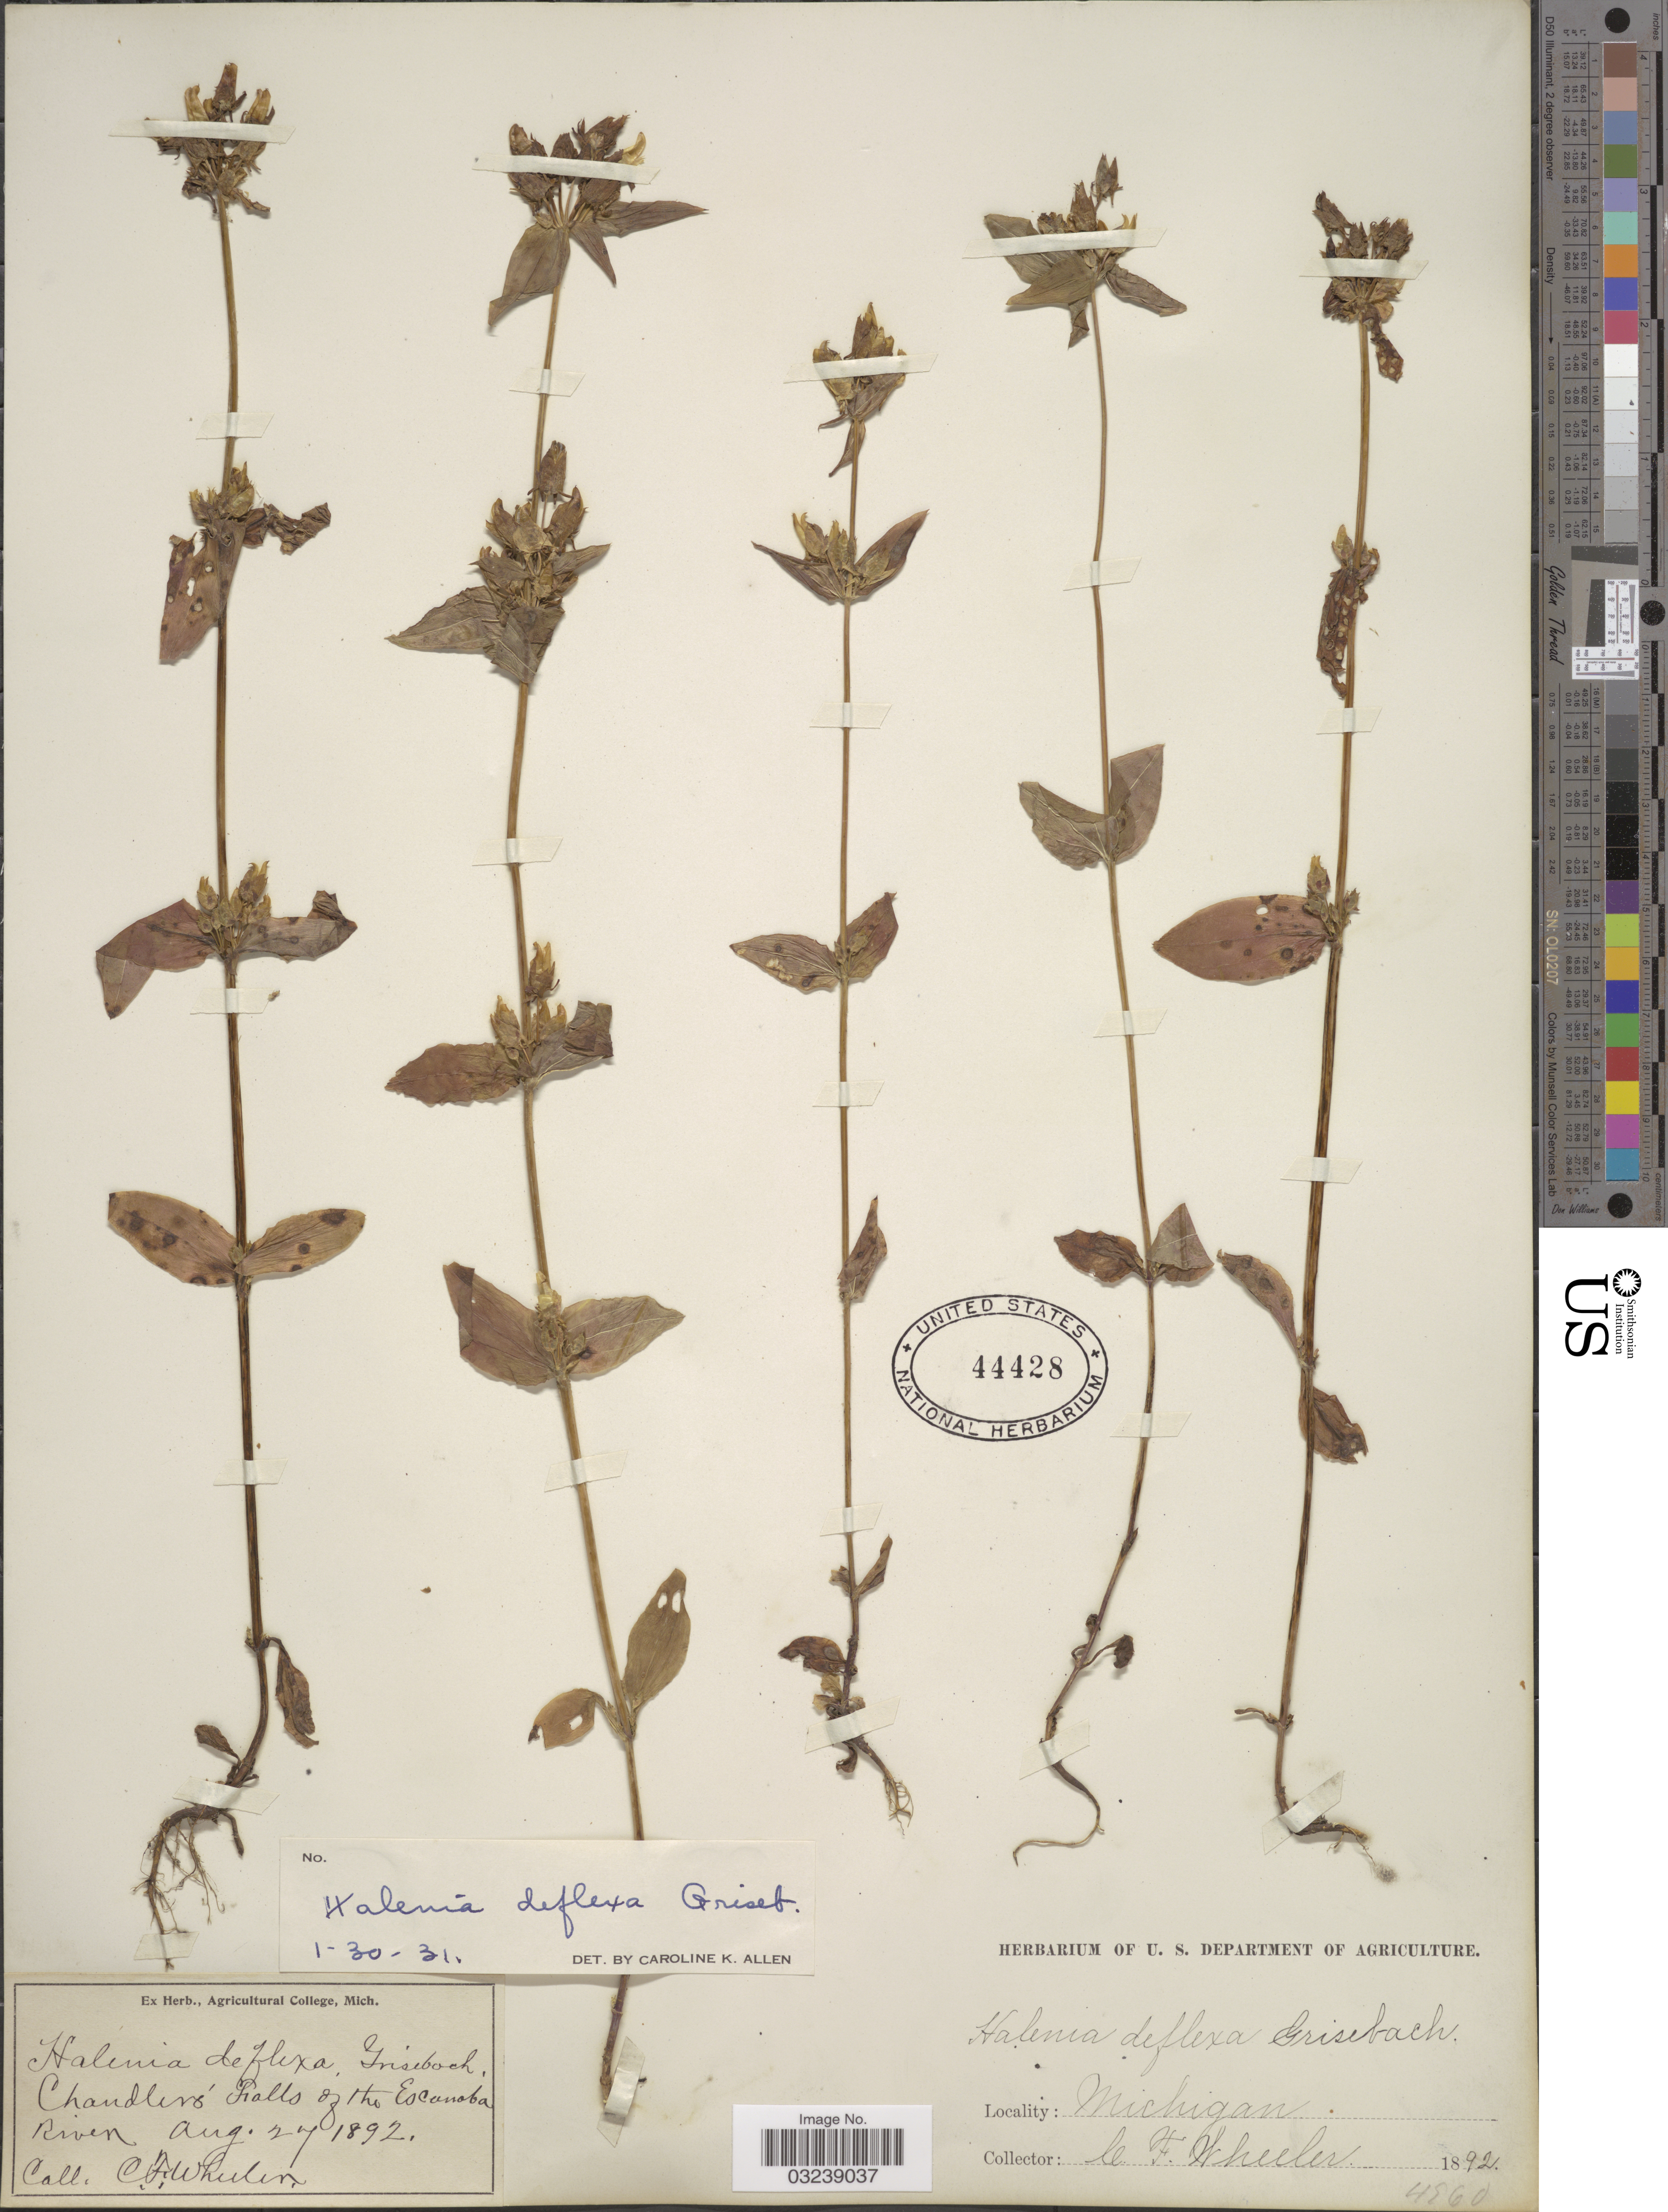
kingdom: Plantae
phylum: Tracheophyta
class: Magnoliopsida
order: Gentianales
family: Gentianaceae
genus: Halenia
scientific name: Halenia deflexa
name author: (Sm.) Griseb.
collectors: C. Wheeler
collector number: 4960*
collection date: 1892-08-27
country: United States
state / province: Michigan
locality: Chandler's Falls of the Escanaba River.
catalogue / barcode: US 44428